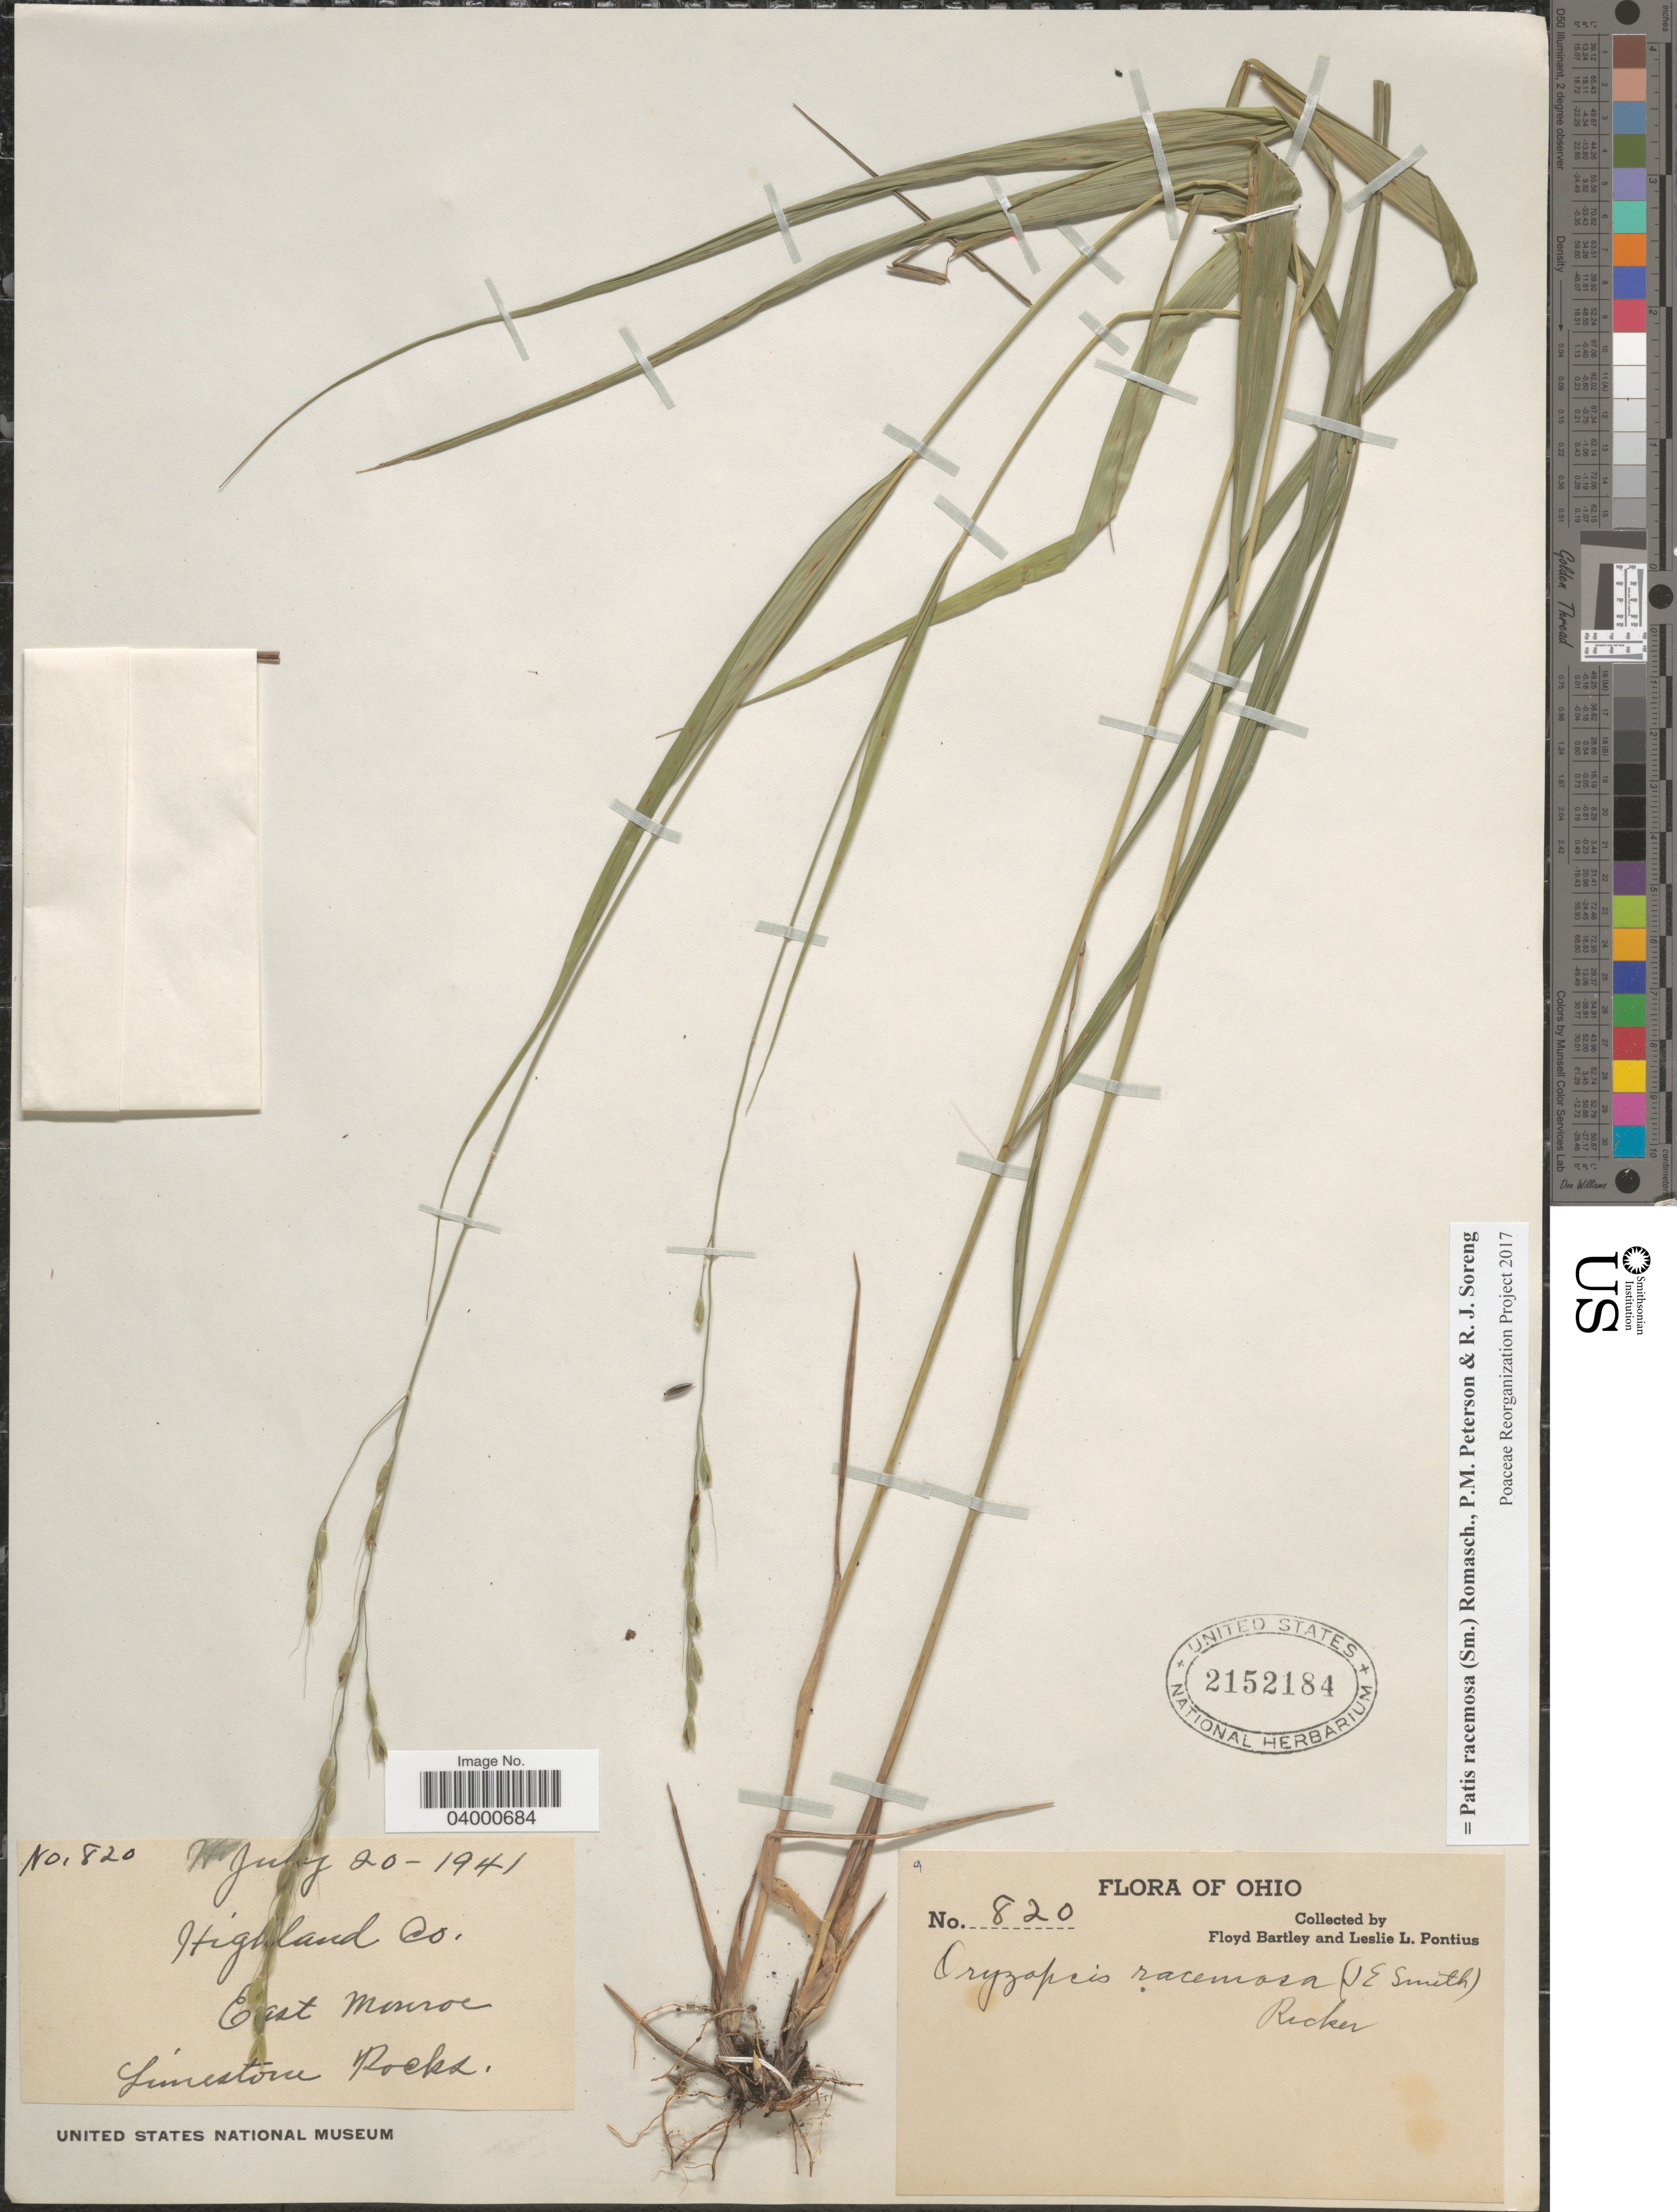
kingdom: Plantae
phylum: Tracheophyta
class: Liliopsida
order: Poales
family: Poaceae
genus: Patis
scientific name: Patis racemosa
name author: (Sm.) Romasch. et al.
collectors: F. Bartley & L. Pontius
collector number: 820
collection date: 1941-07-20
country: United States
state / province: Ohio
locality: Highland Co. East Monroe. Limestone Rocks.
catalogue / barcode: US 2152184